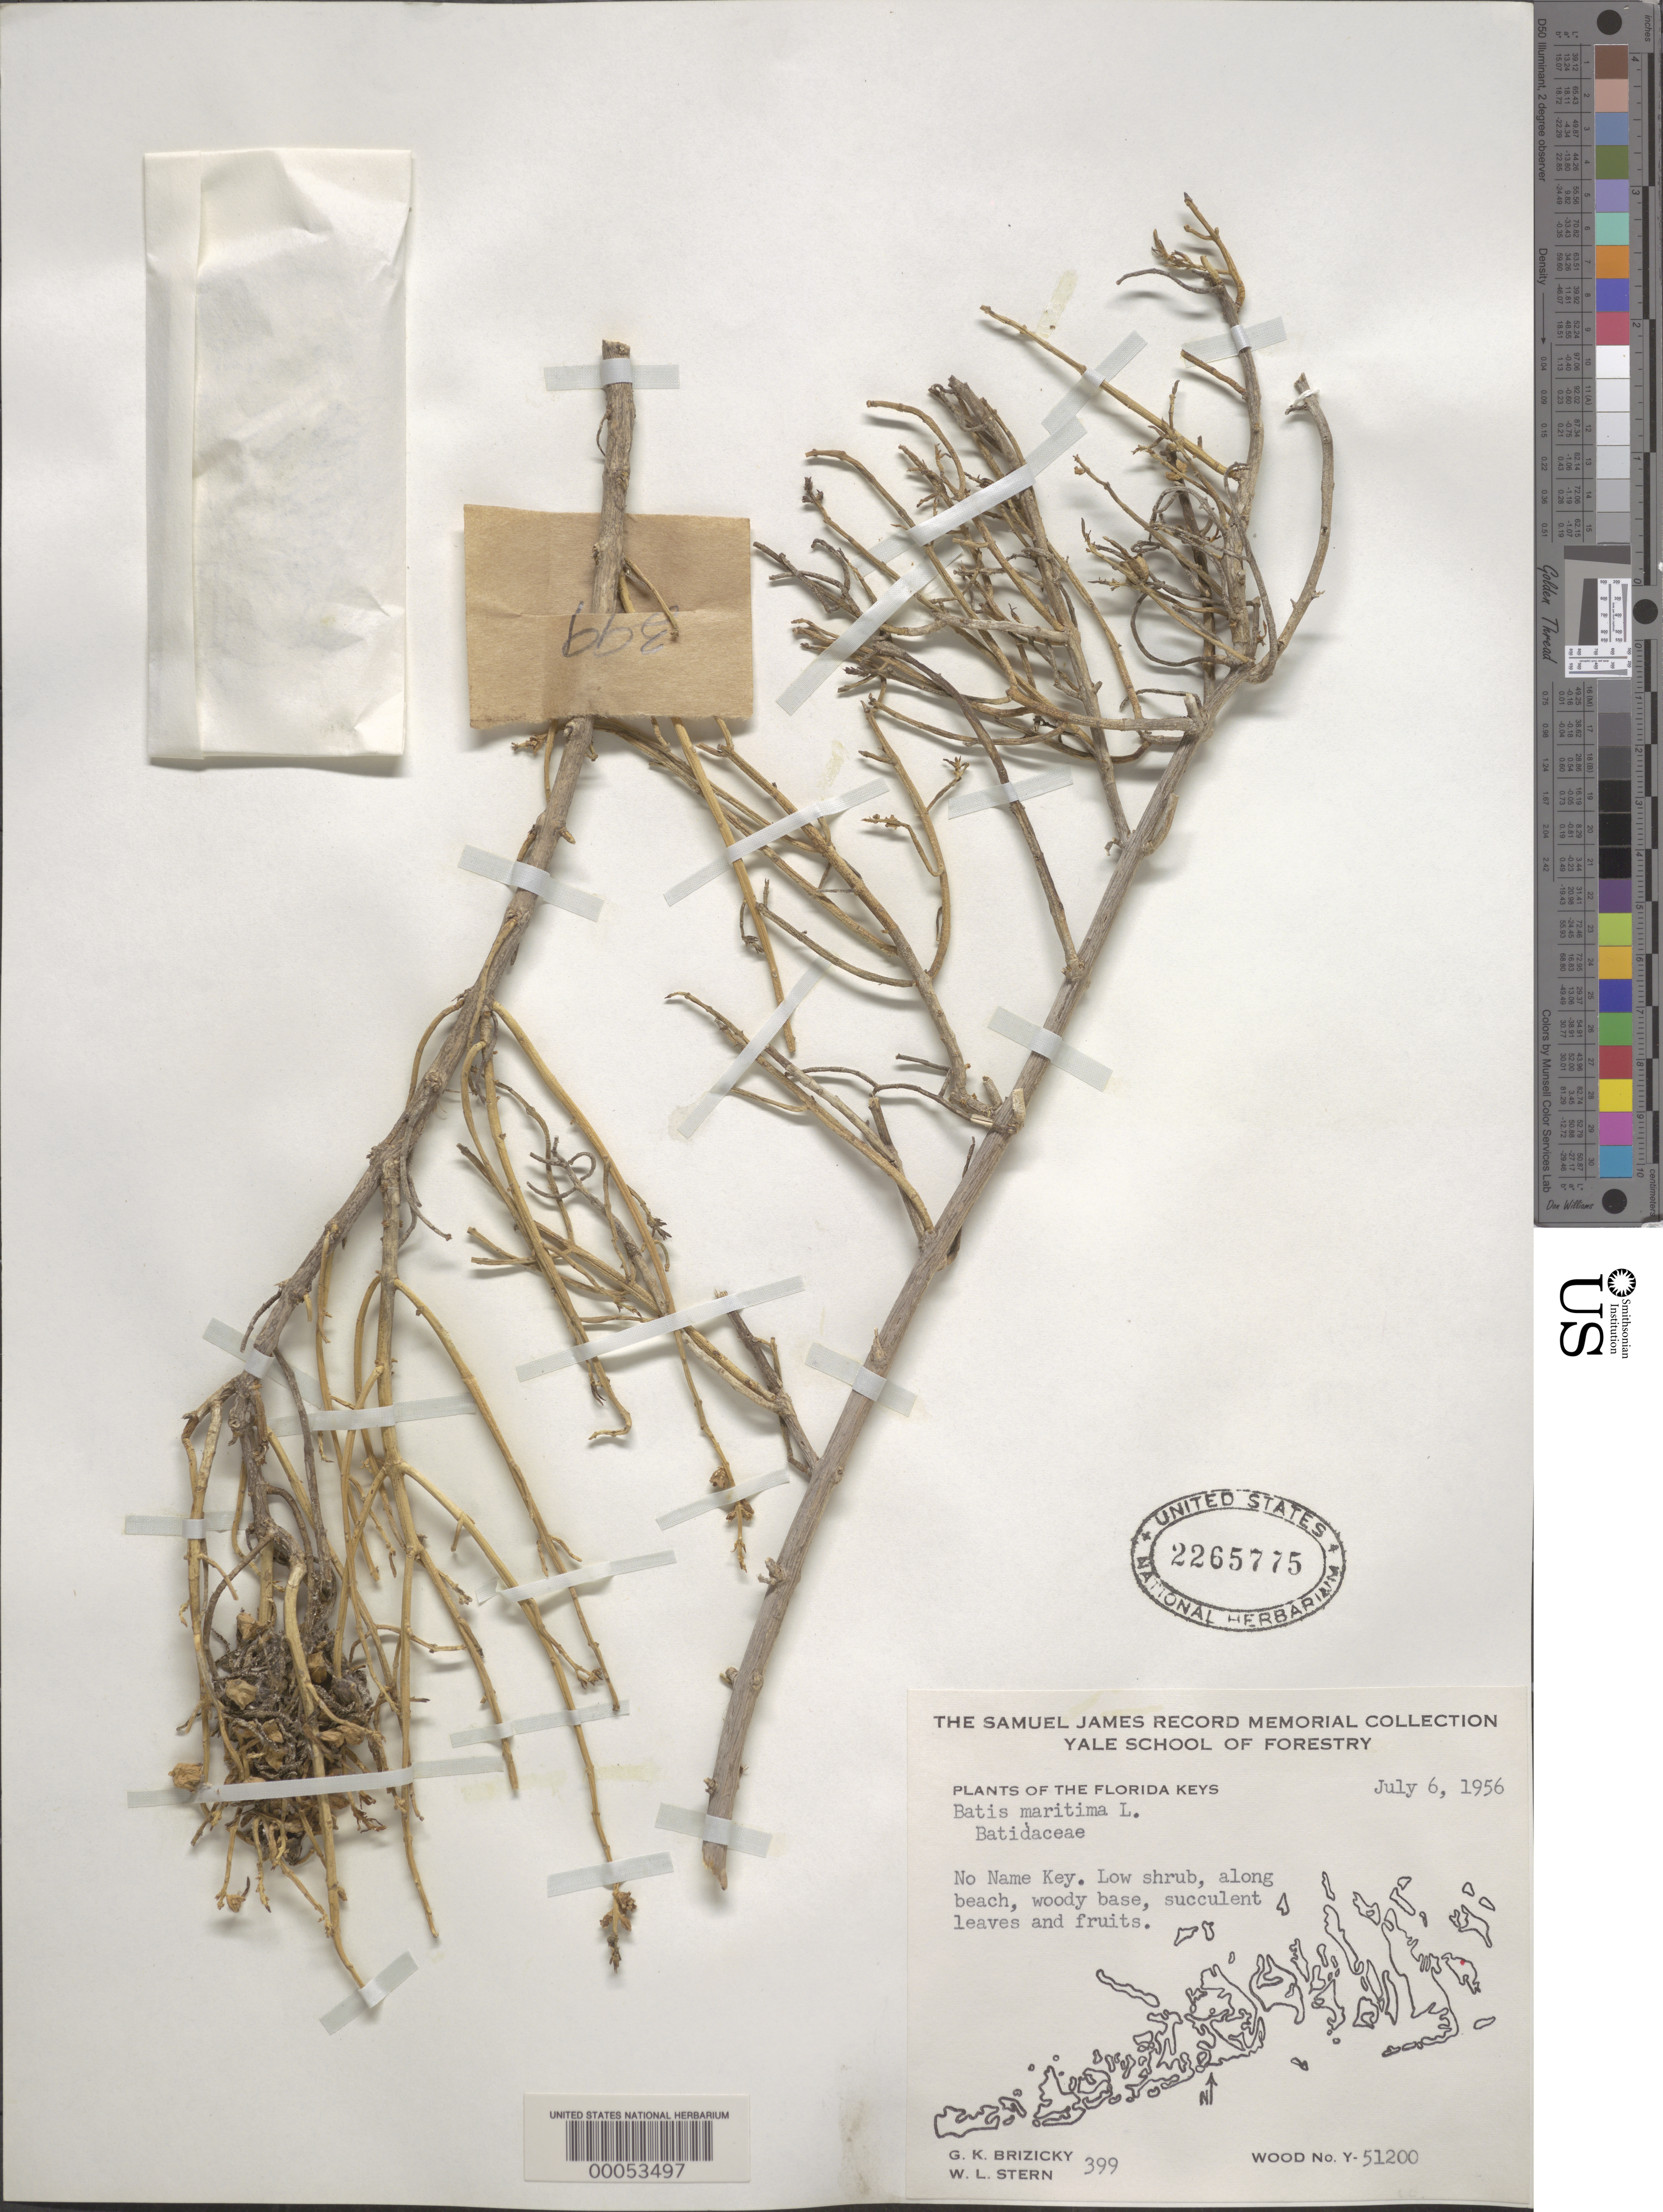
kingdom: Plantae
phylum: Tracheophyta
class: Magnoliopsida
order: Brassicales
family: Bataceae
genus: Batis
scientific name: Batis maritima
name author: L.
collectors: G. K. Brizicky & W. L. Stern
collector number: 51200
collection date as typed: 06 Jul 1956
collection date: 1956-07-06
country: United States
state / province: Florida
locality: No name key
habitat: Low scrub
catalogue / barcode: US 2265775